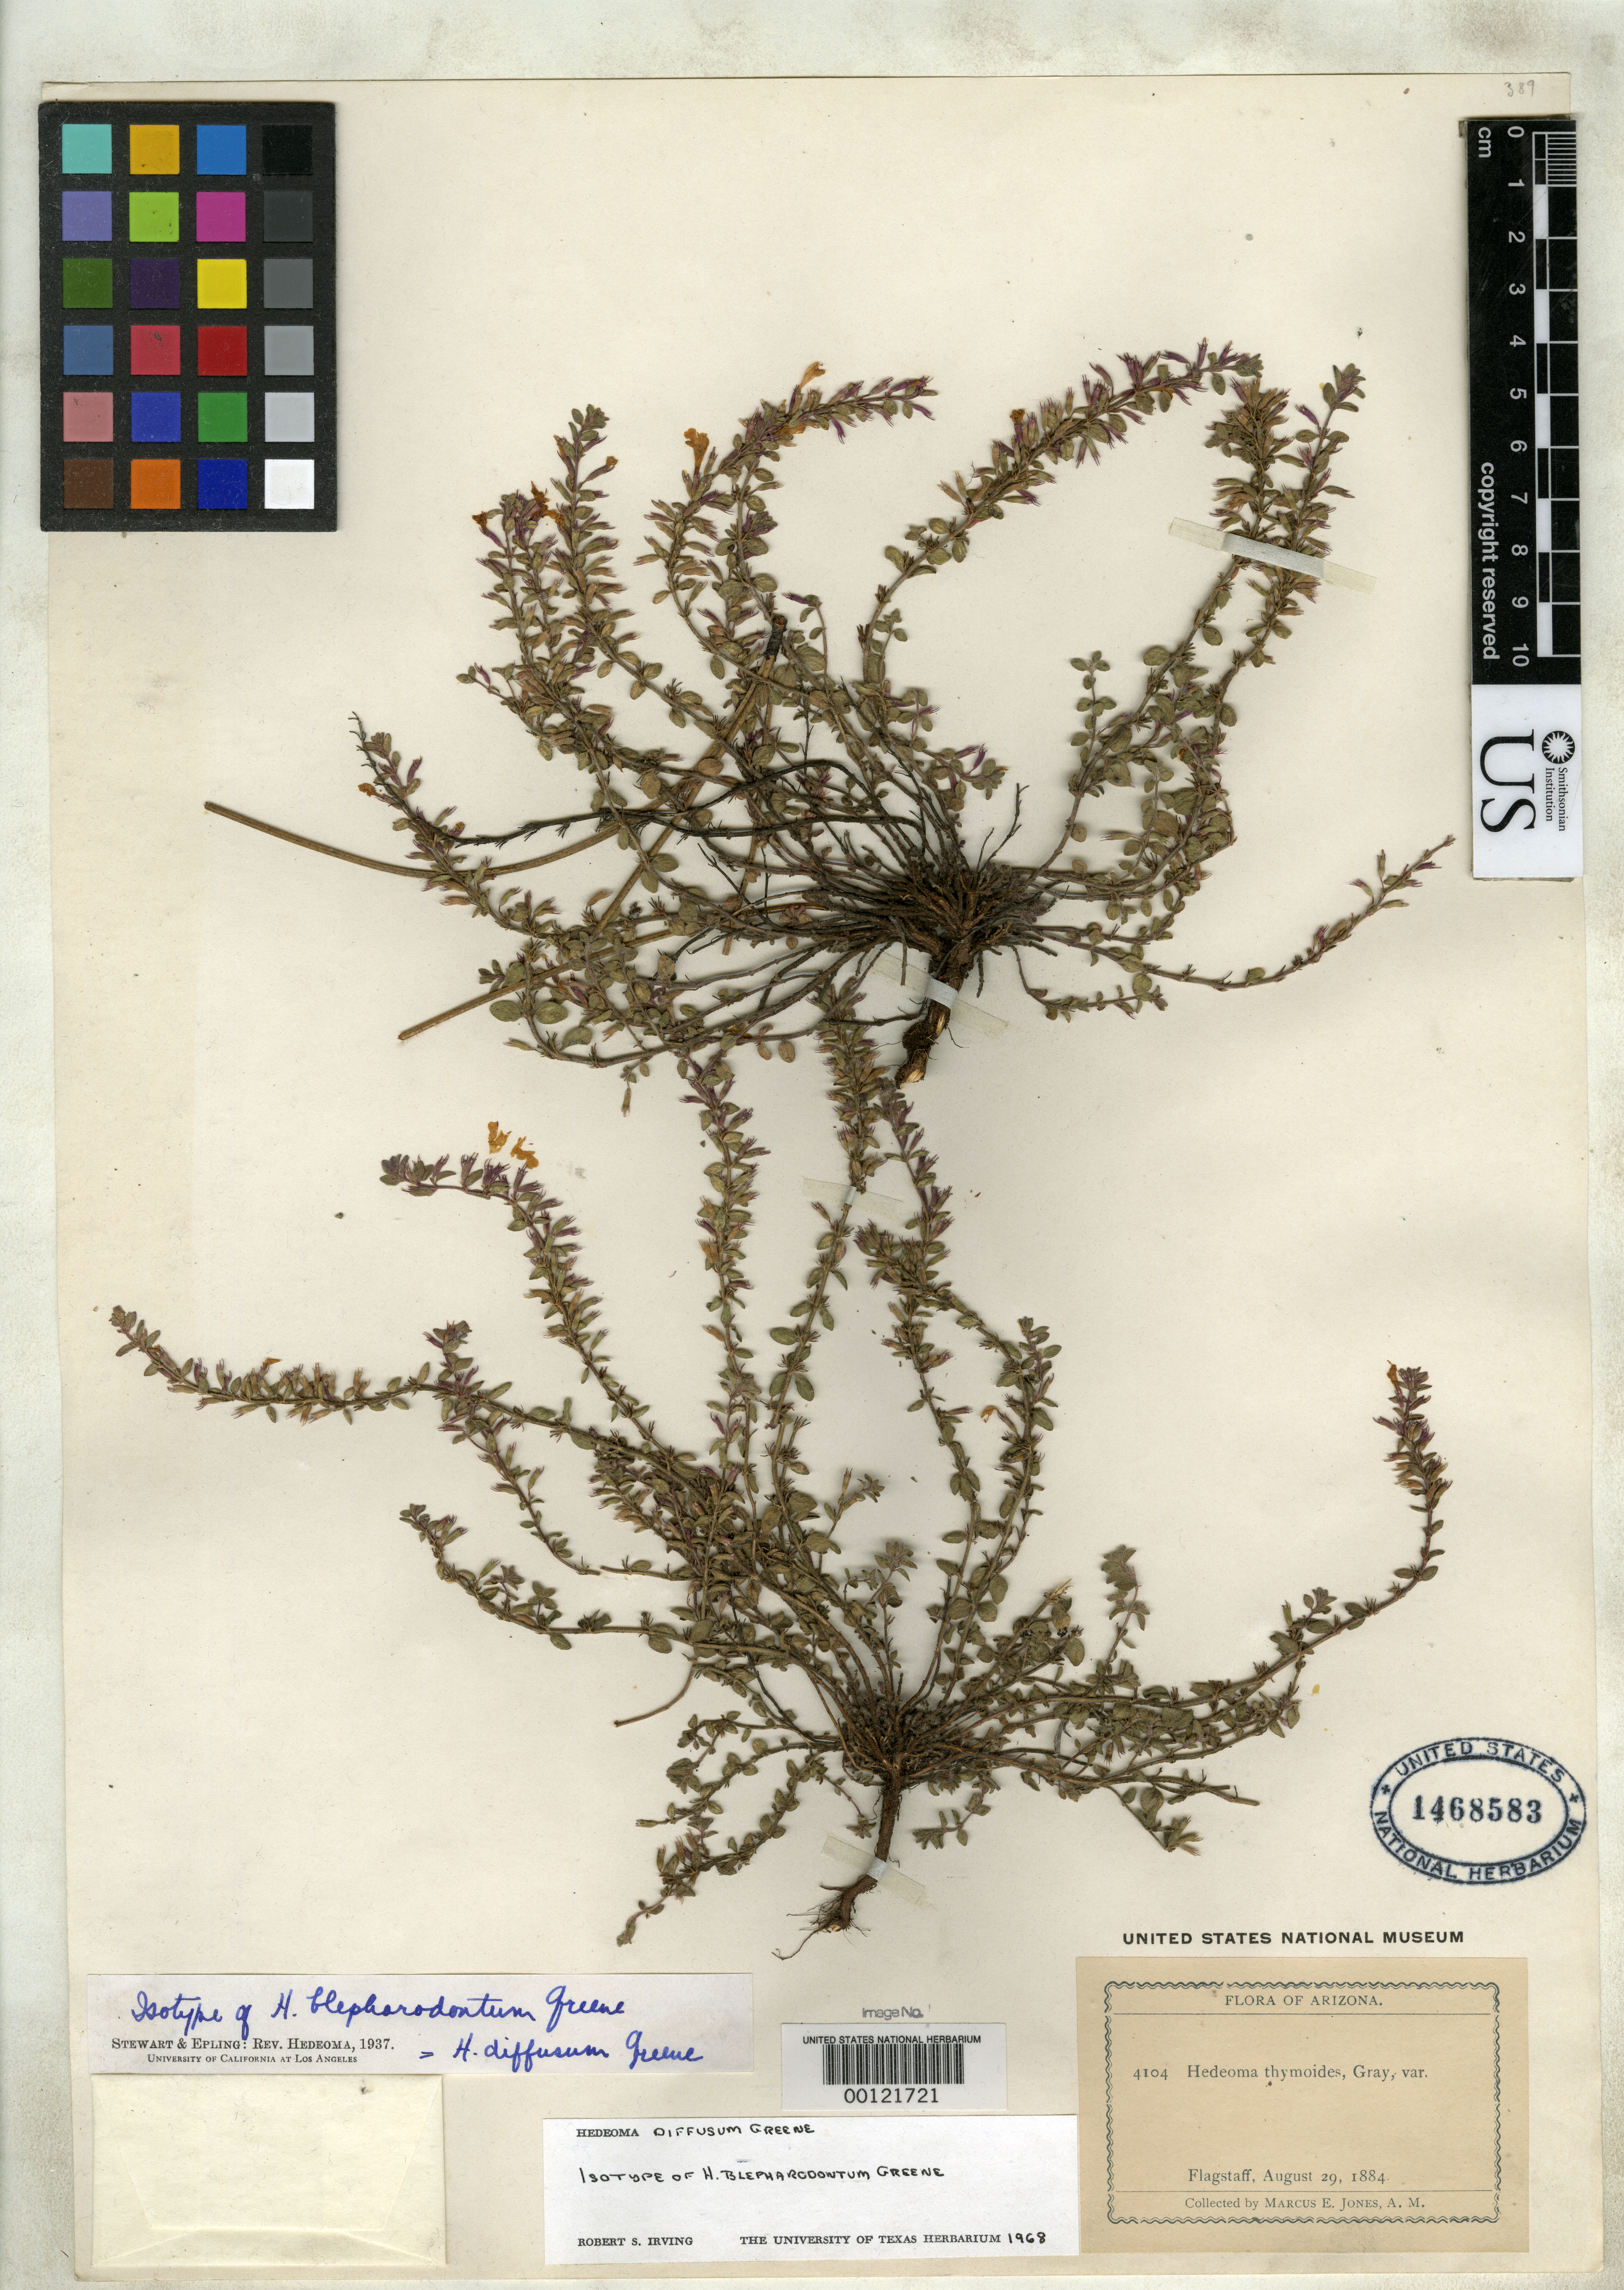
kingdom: Plantae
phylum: Tracheophyta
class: Magnoliopsida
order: Lamiales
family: Lamiaceae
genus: Hedeoma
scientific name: Hedeoma blepharodonta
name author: Greene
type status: Syntype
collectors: M. E. Jones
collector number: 4104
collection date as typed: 29 Aug 1884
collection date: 1884-08-29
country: United States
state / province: Arizona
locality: Near Flagstaff.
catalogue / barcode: US 1468583